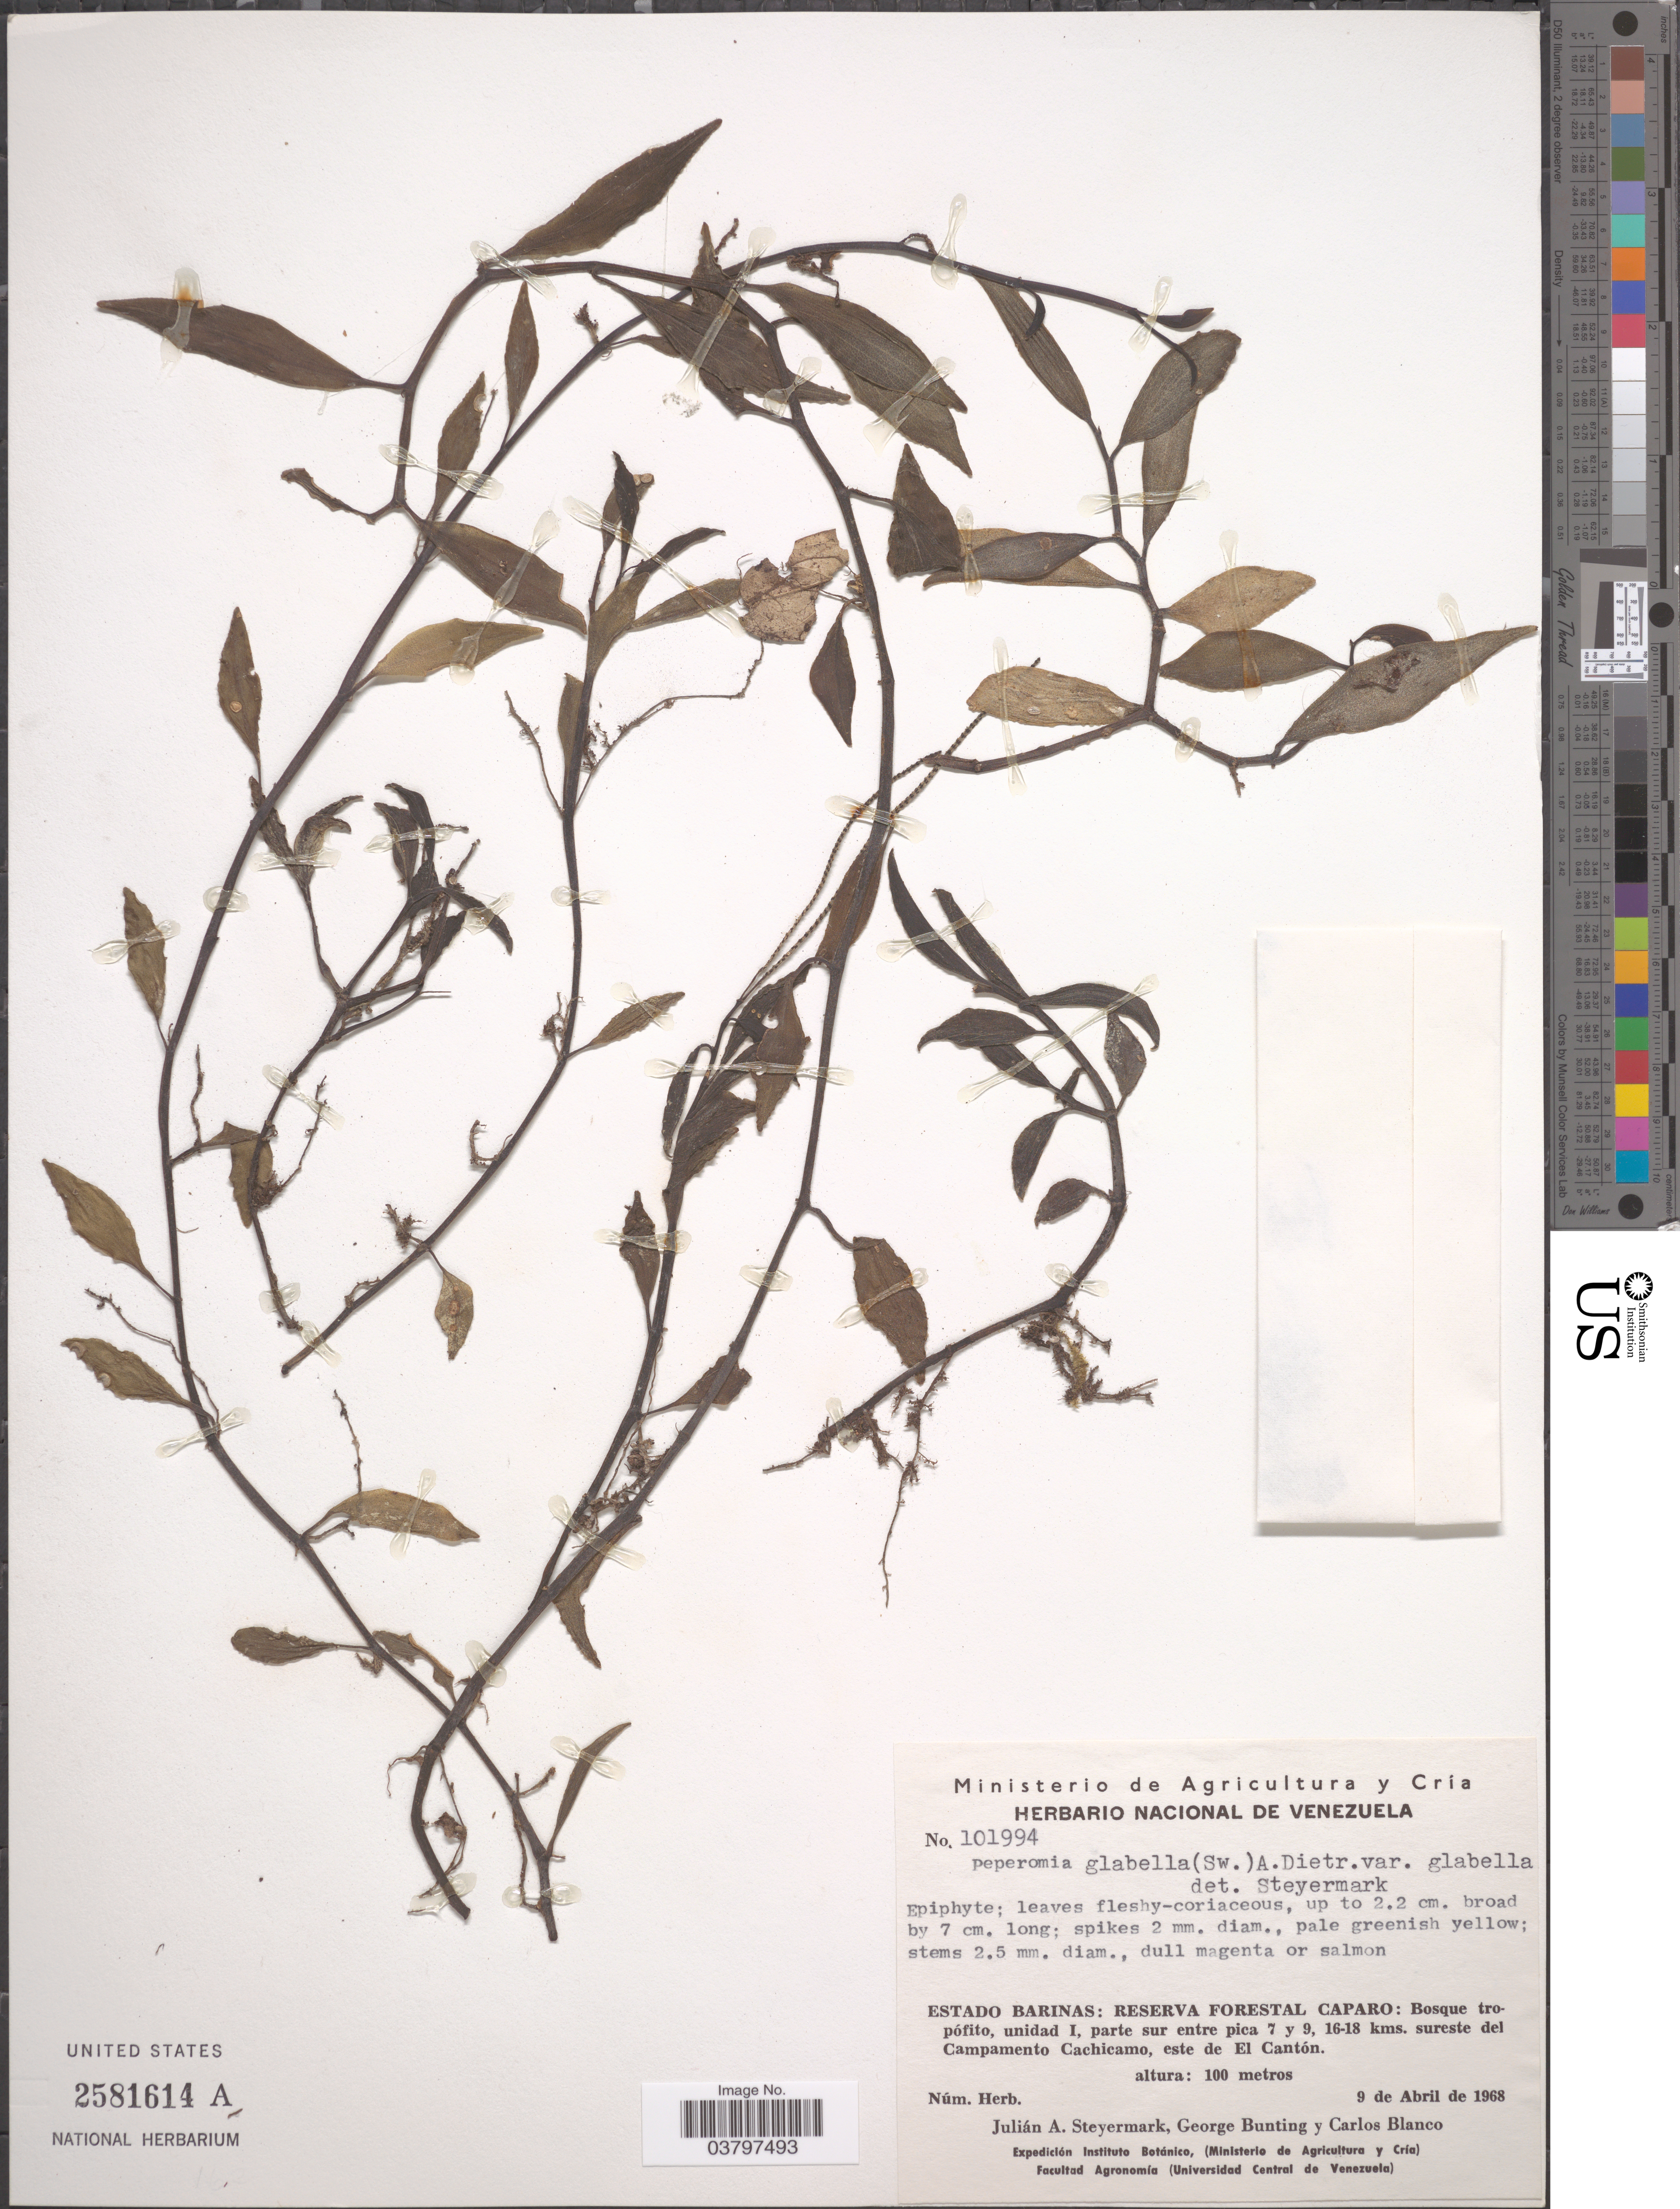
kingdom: Plantae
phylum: Tracheophyta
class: Magnoliopsida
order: Piperales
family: Piperaceae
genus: Peperomia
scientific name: Peperomia glabella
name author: (Sw.) A. Dietr.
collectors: J. Steyermark, G. S. Bunting & C. Blanco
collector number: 101994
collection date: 1968-04-09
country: Venezuela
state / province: Barinas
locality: Estado Barinas: Reserva Forestal Caparo: Bosque tropófito, unidad I, parte sur entre pica 7 y 9, 16-18 kms. sureste del Campamento Cachicamo, este de El Cantón.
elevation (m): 100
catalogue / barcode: US 2581614A